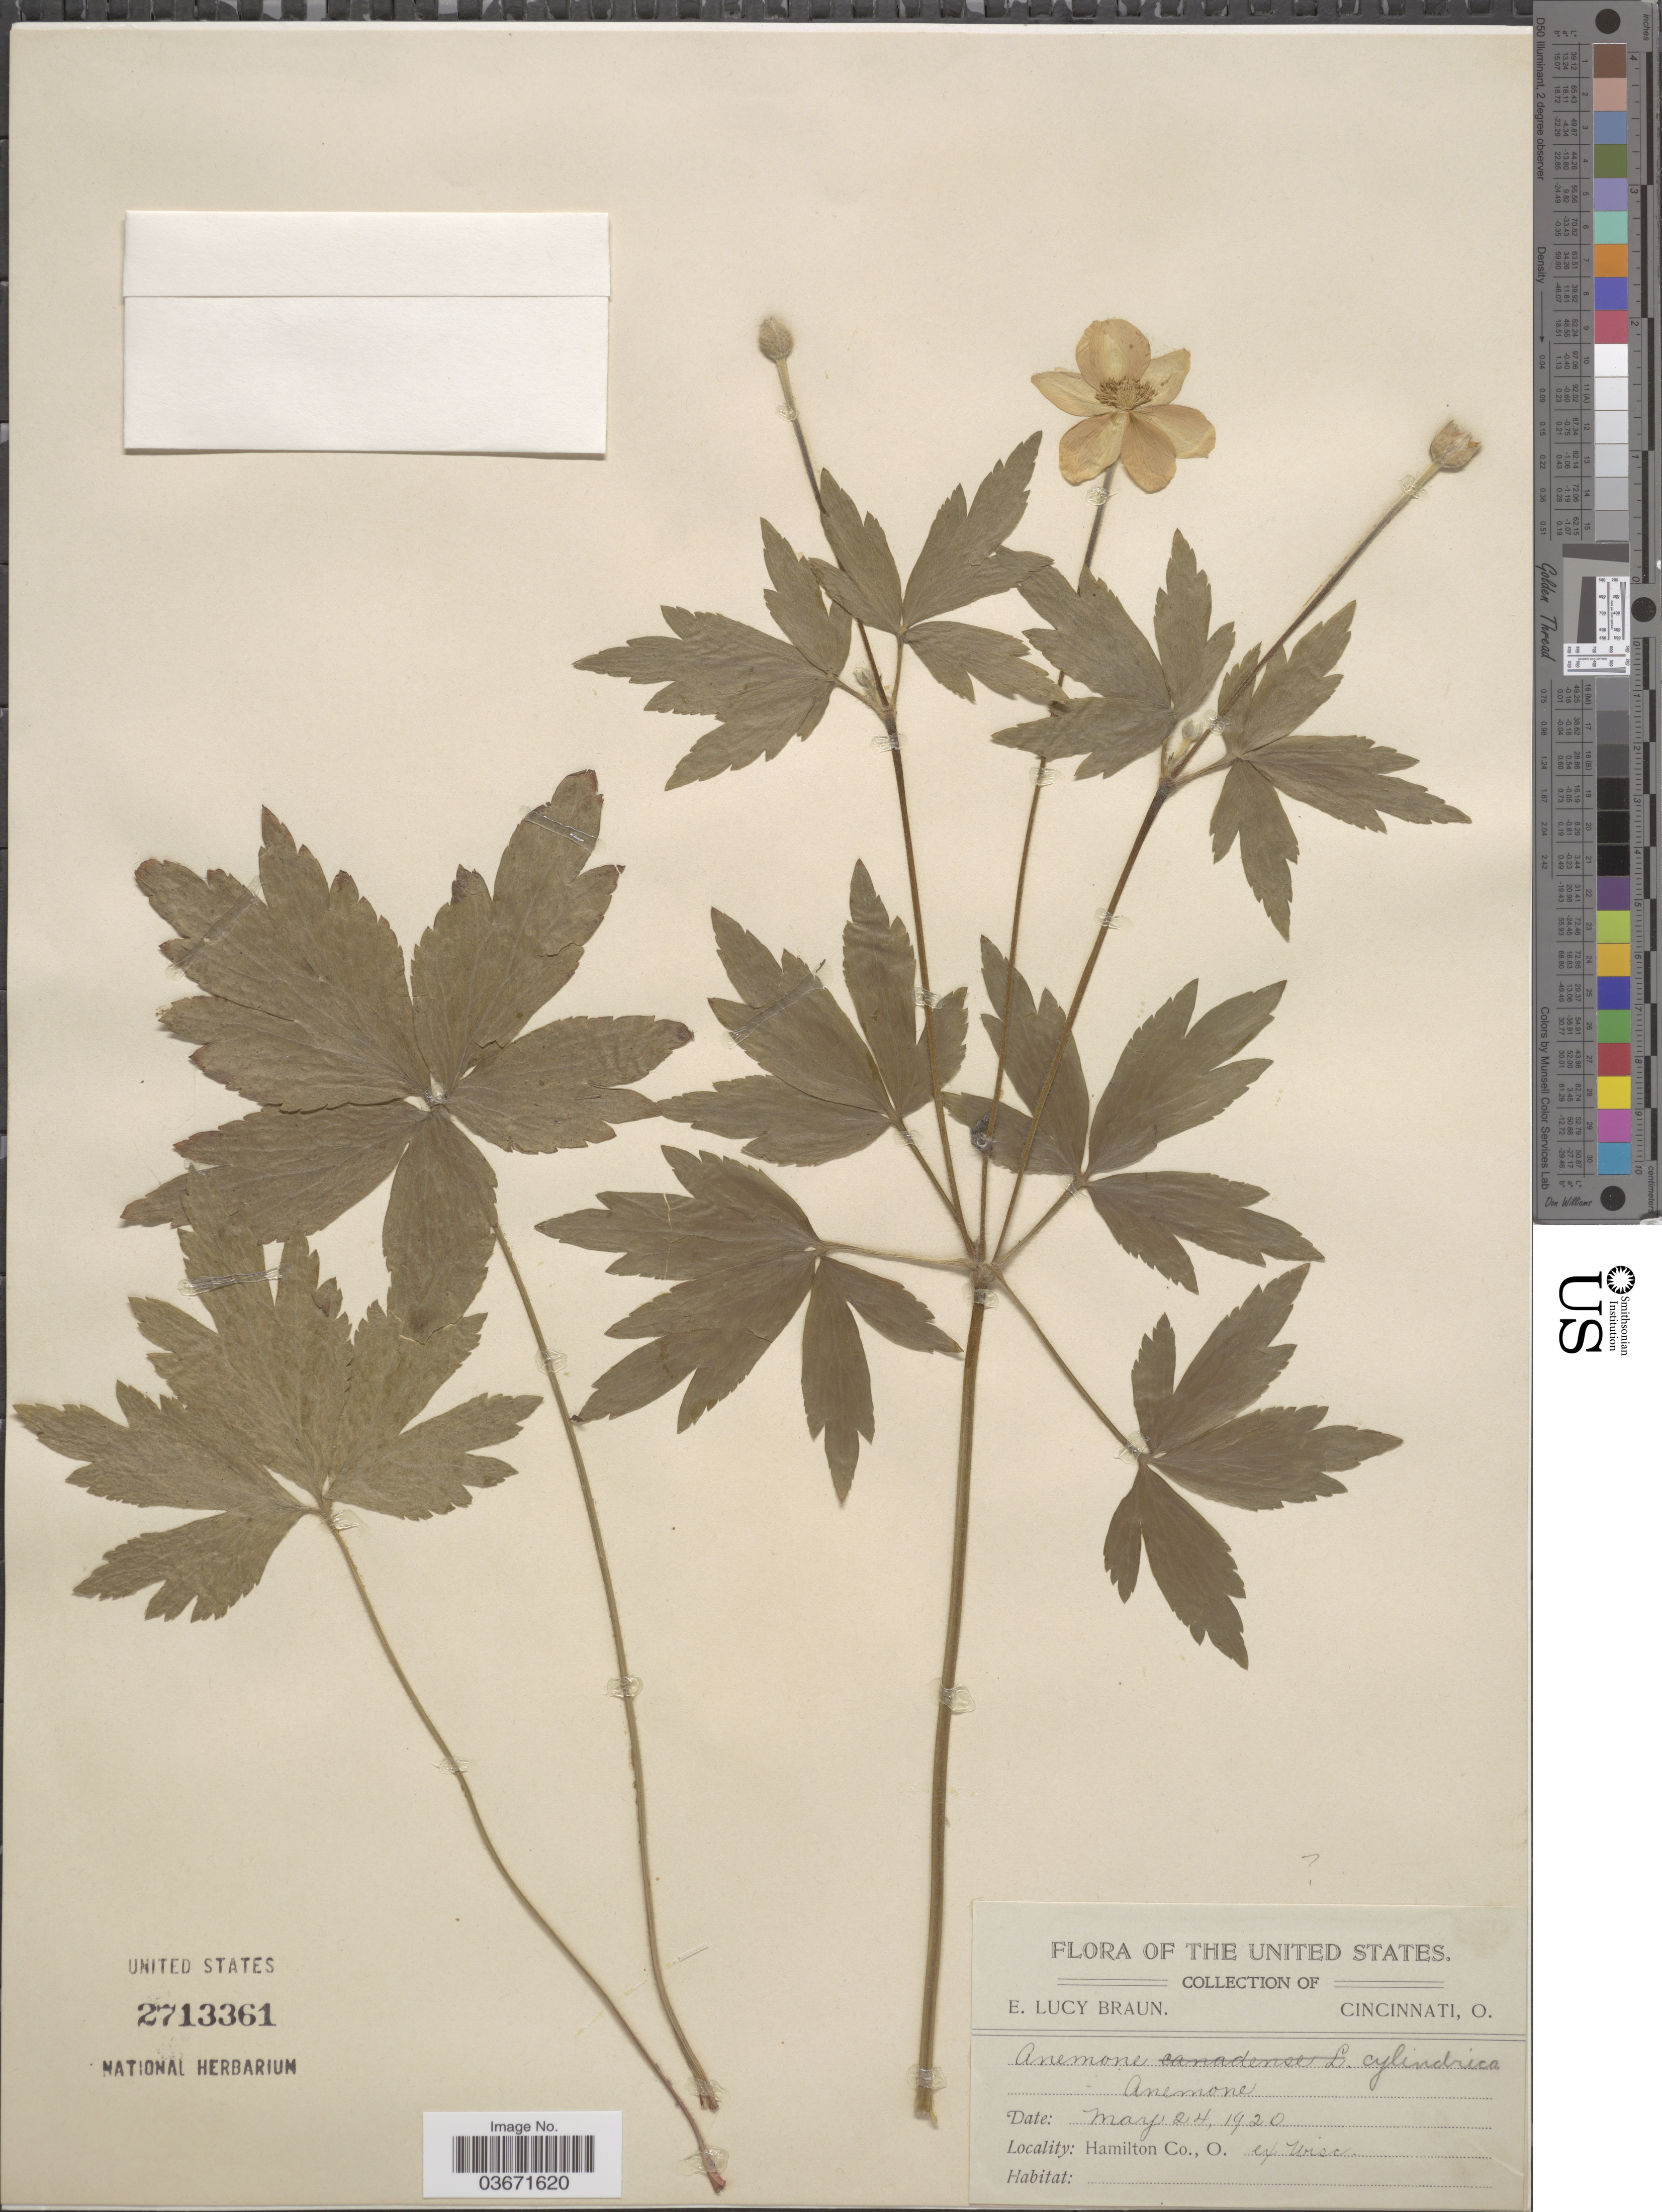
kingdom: Plantae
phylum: Tracheophyta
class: Magnoliopsida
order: Ranunculales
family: Ranunculaceae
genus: Anemone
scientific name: Anemone cylindrica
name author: A. Gray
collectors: E. L. Braun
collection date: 1920-05-24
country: United States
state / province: Ohio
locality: Hamilton Co. Ex Wisc. [unsure placement]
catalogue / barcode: US 2713361